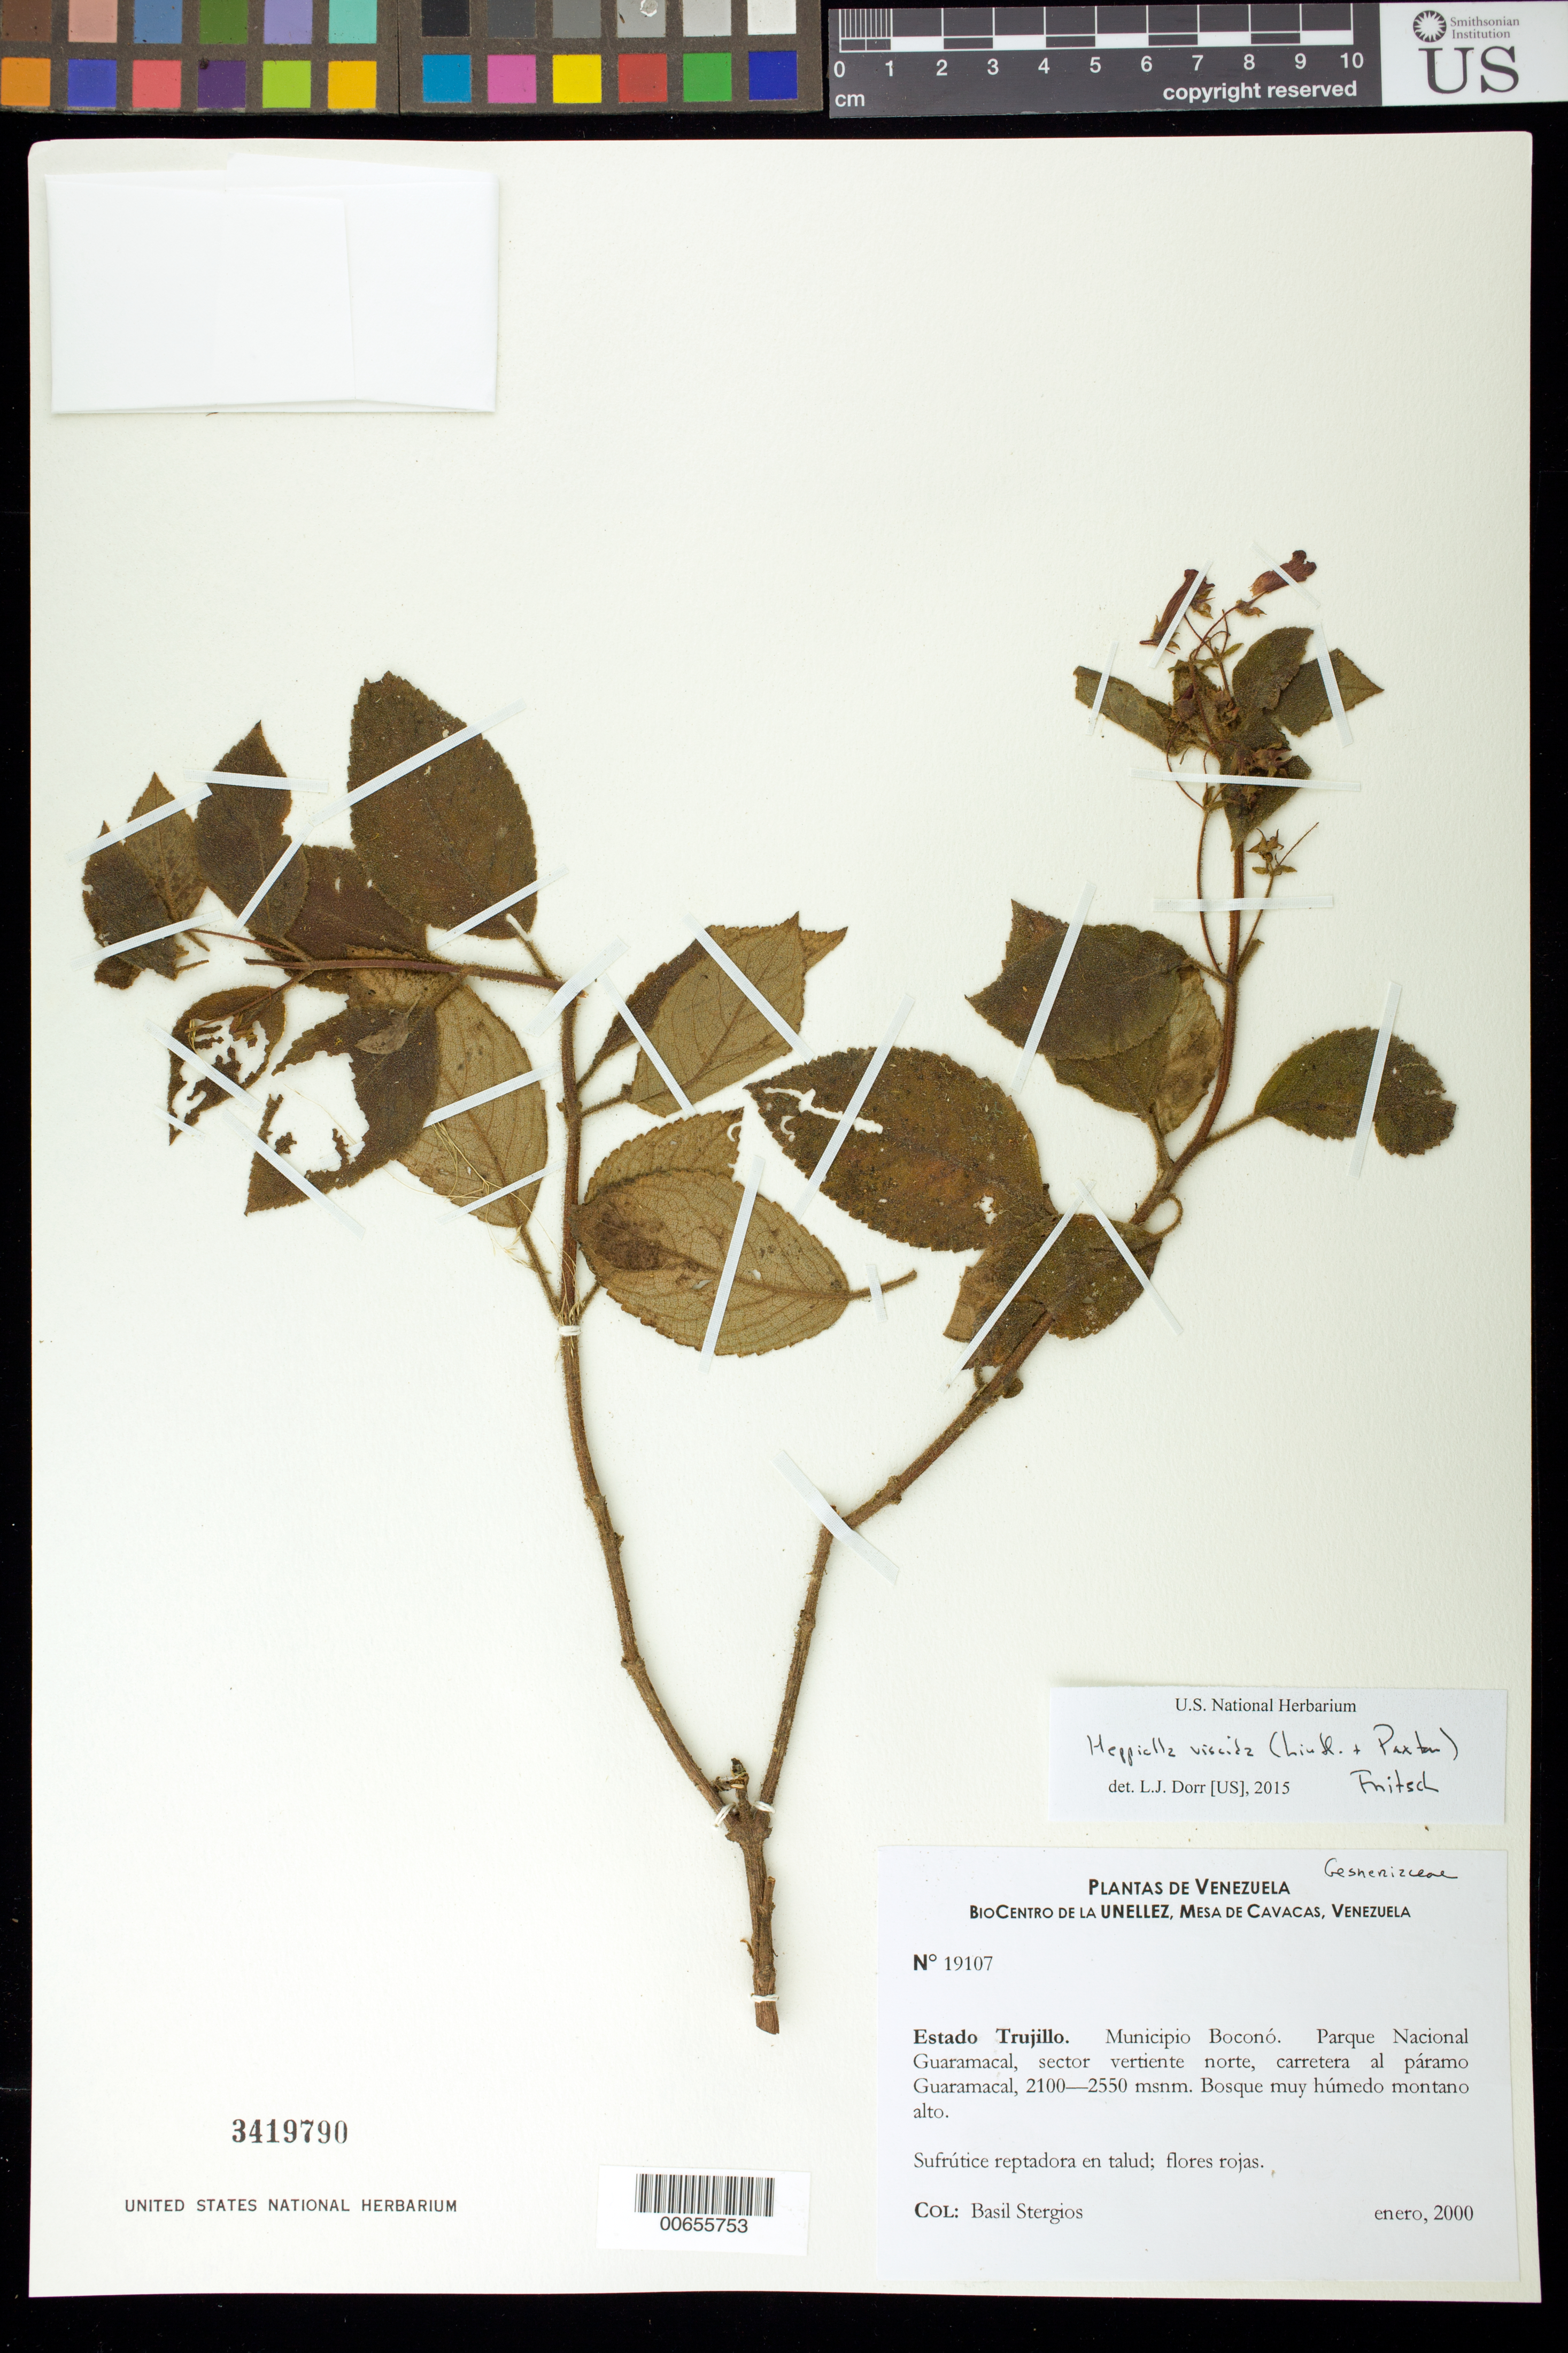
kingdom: Plantae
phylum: Tracheophyta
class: Magnoliopsida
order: Lamiales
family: Gesneriaceae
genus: Heppiella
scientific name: Heppiella viscida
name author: (Lindl. &) Fritsch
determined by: Dorr, L. J., (BOT), Smithsonian Institution - National Museum of Natural History (UNITED STATES)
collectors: B. G. Stergios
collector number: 19107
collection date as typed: Jan 2000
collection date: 2000-01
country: Venezuela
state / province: Trujillo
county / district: Boconó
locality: Parque Nacional Guaramacal, vertiente N, carretera al páramo Guaramacal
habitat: Bosque muy húmedo montano alto.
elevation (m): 2100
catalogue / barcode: US 3419790